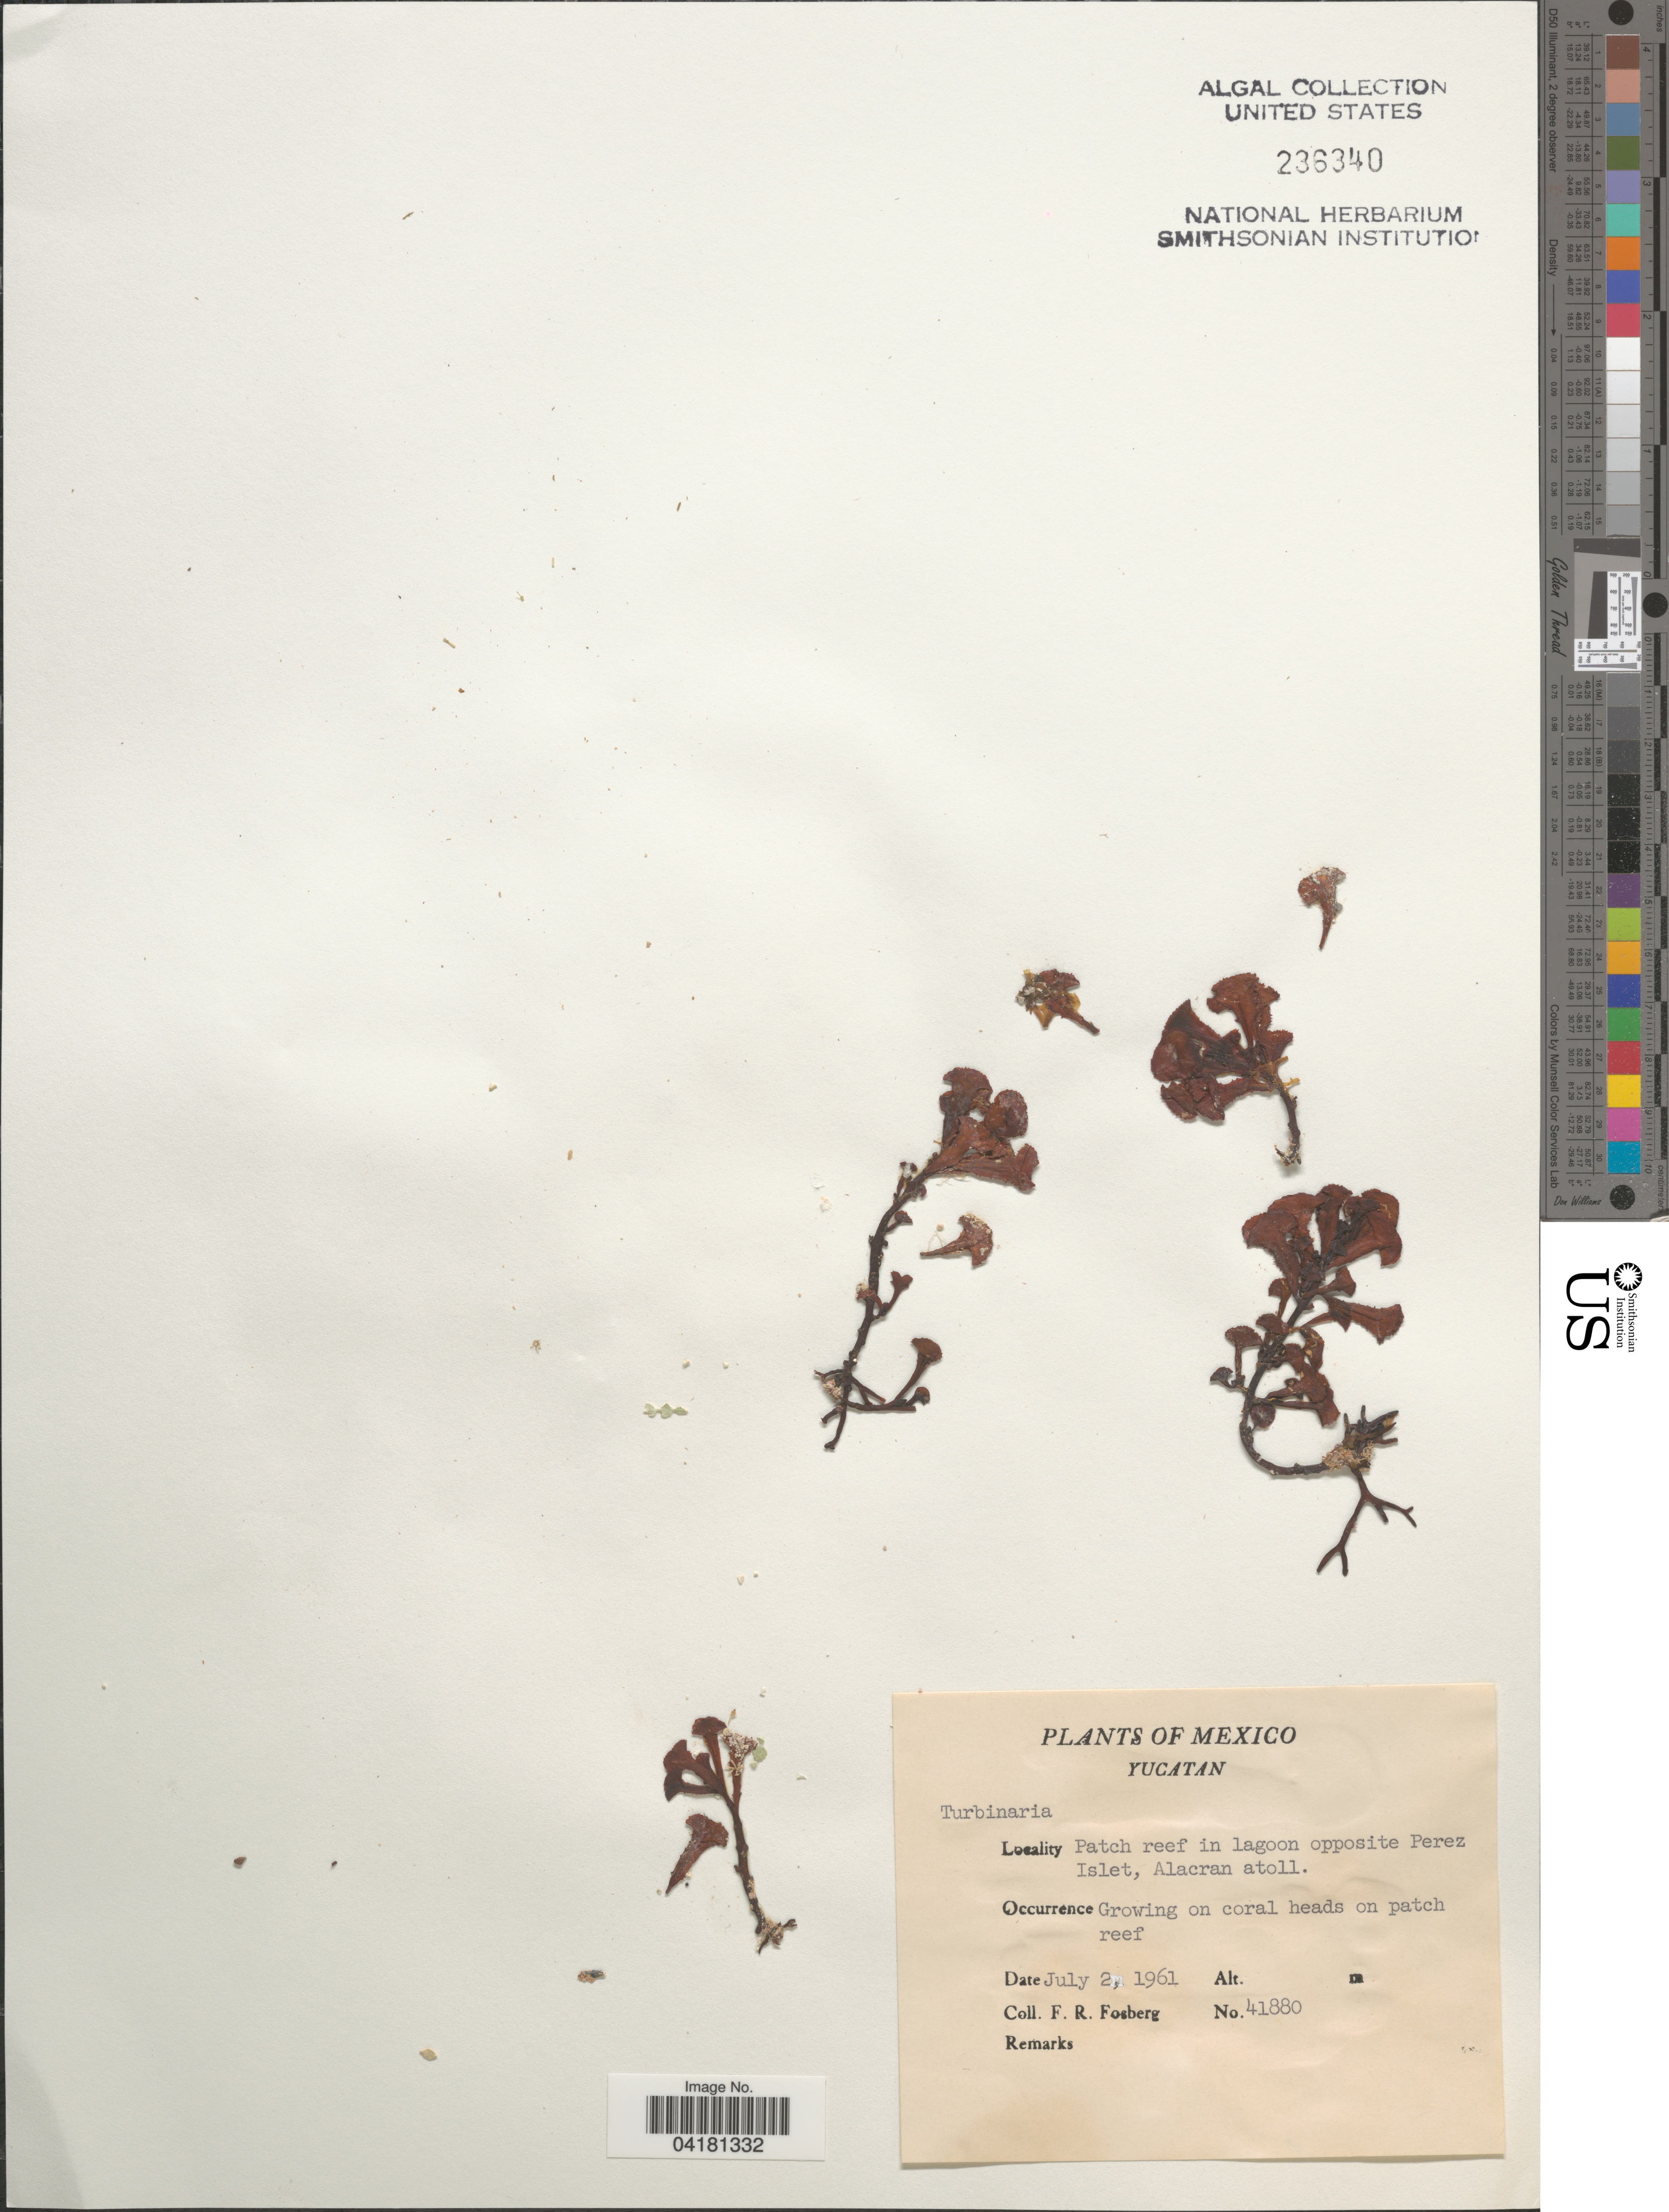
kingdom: Chromista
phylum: Ochrophyta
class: Phaeophyceae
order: Fucales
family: Sargassaceae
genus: Turbinaria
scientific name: Turbinaria sp.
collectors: F. R. Fosberg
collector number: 41880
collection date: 1961-07-02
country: Mexico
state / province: Yucatán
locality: Patch reef in lagoon opposite Perez Islet, Alacran atoll.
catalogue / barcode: US 236340